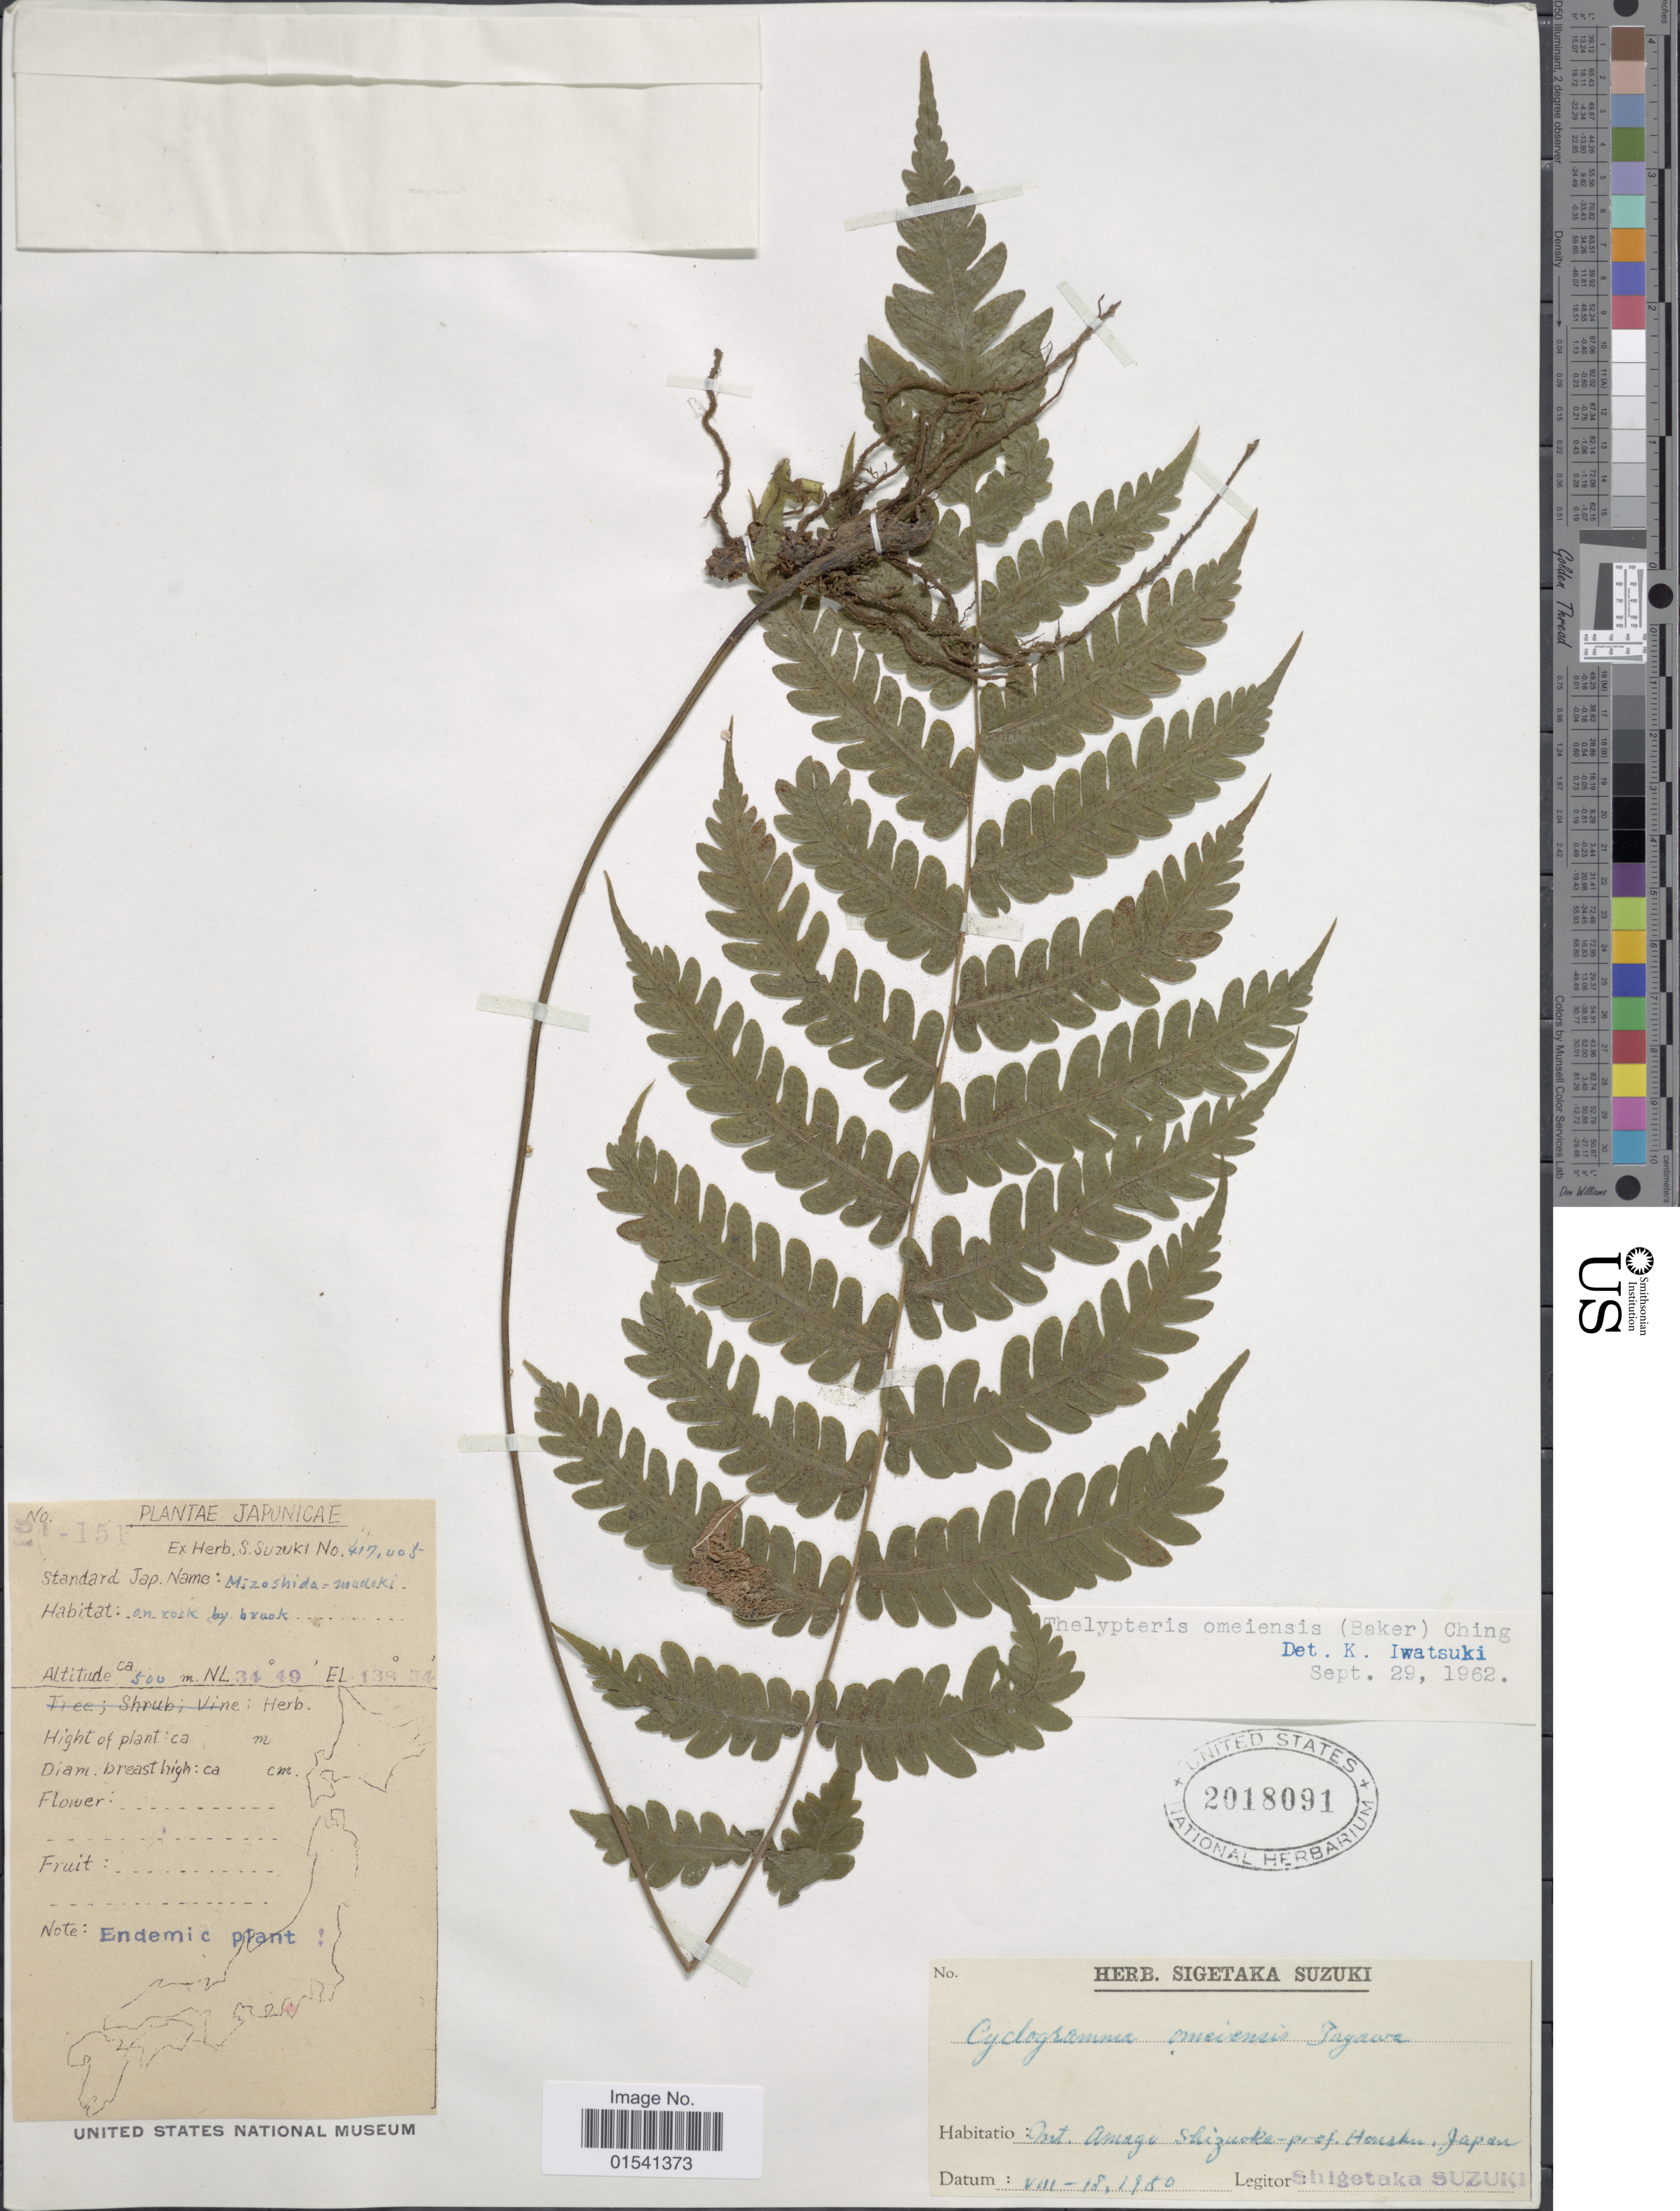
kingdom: Plantae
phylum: Tracheophyta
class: Polypodiopsida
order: Polypodiales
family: Thelypteridaceae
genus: Cyclogramma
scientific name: Cyclogramma omeiensis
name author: (Baker) Tagawa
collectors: S. Suzuki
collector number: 151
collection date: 1950-08-18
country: Japan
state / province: Sizuoka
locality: Mt Amagi, Shizouka-pref. Honshu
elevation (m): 500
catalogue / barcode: US 2018091